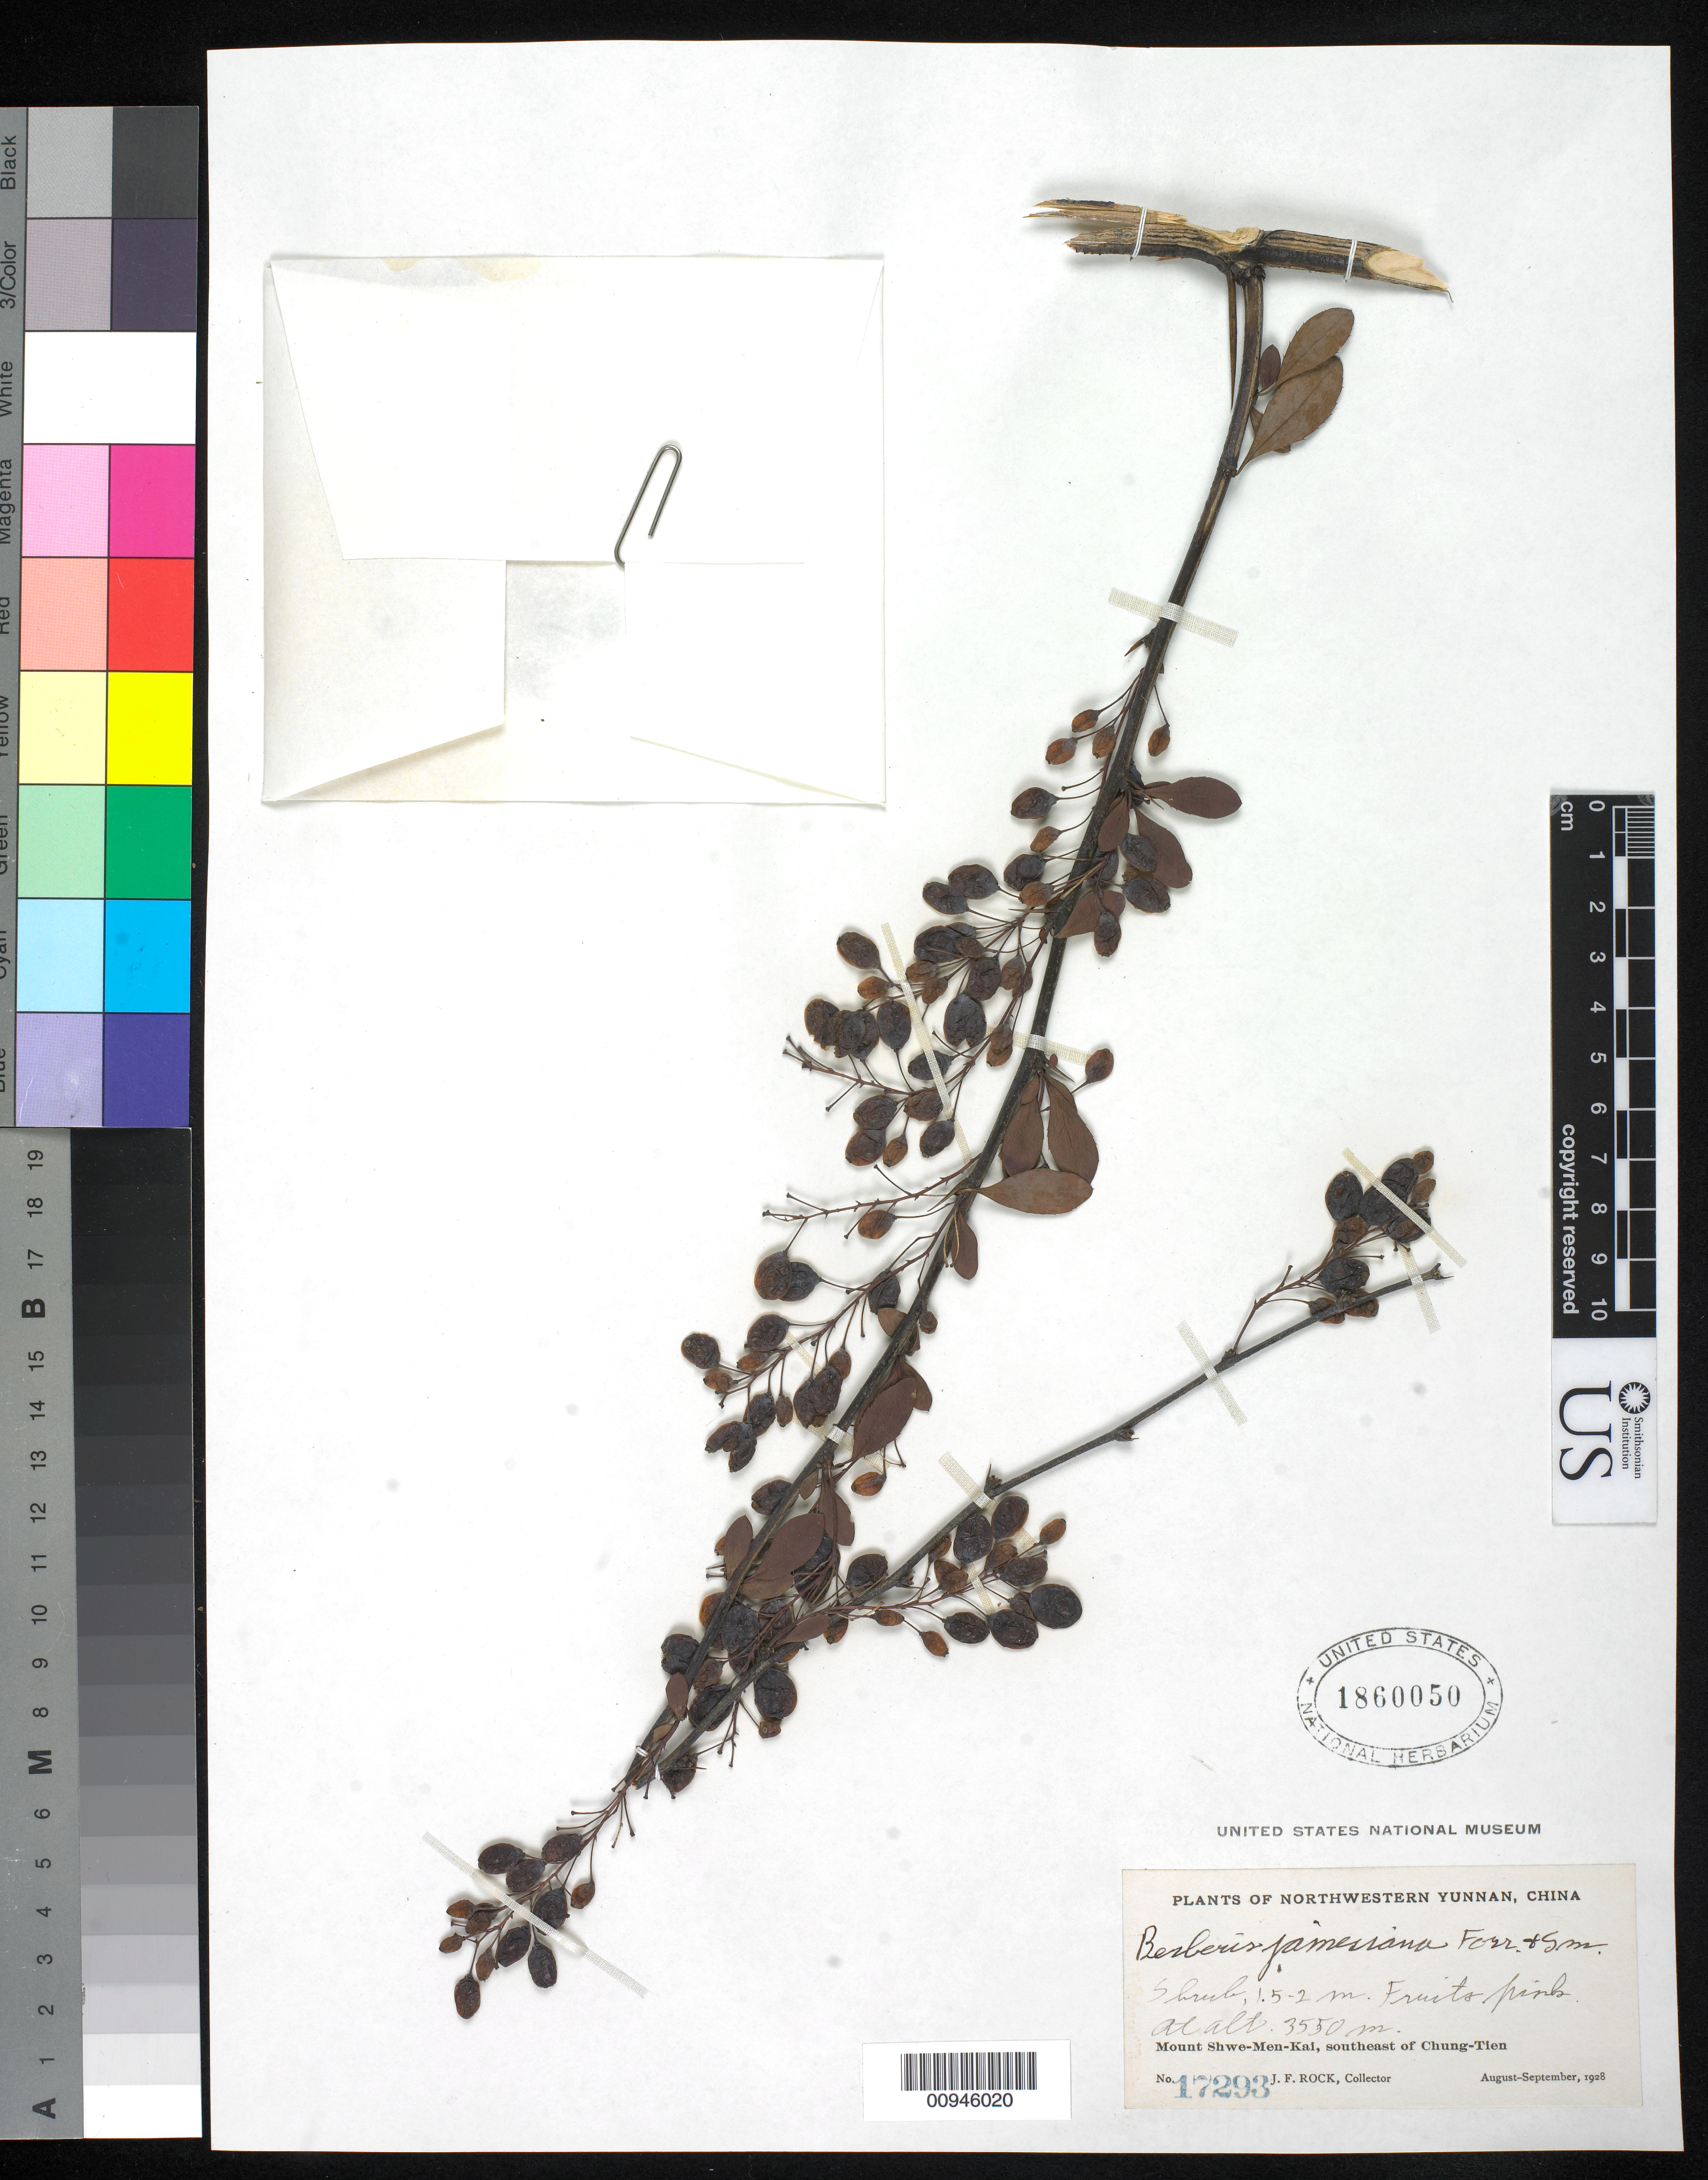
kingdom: Plantae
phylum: Tracheophyta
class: Magnoliopsida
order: Ranunculales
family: Berberidaceae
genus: Berberis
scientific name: Berberis jamesiana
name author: Forrest & W.W. Sm.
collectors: J. F. Rock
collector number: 17293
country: China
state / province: Yunnan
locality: Mount Shwe=Men-Kai, NE of Chung-Tien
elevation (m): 3550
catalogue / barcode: US 1860050